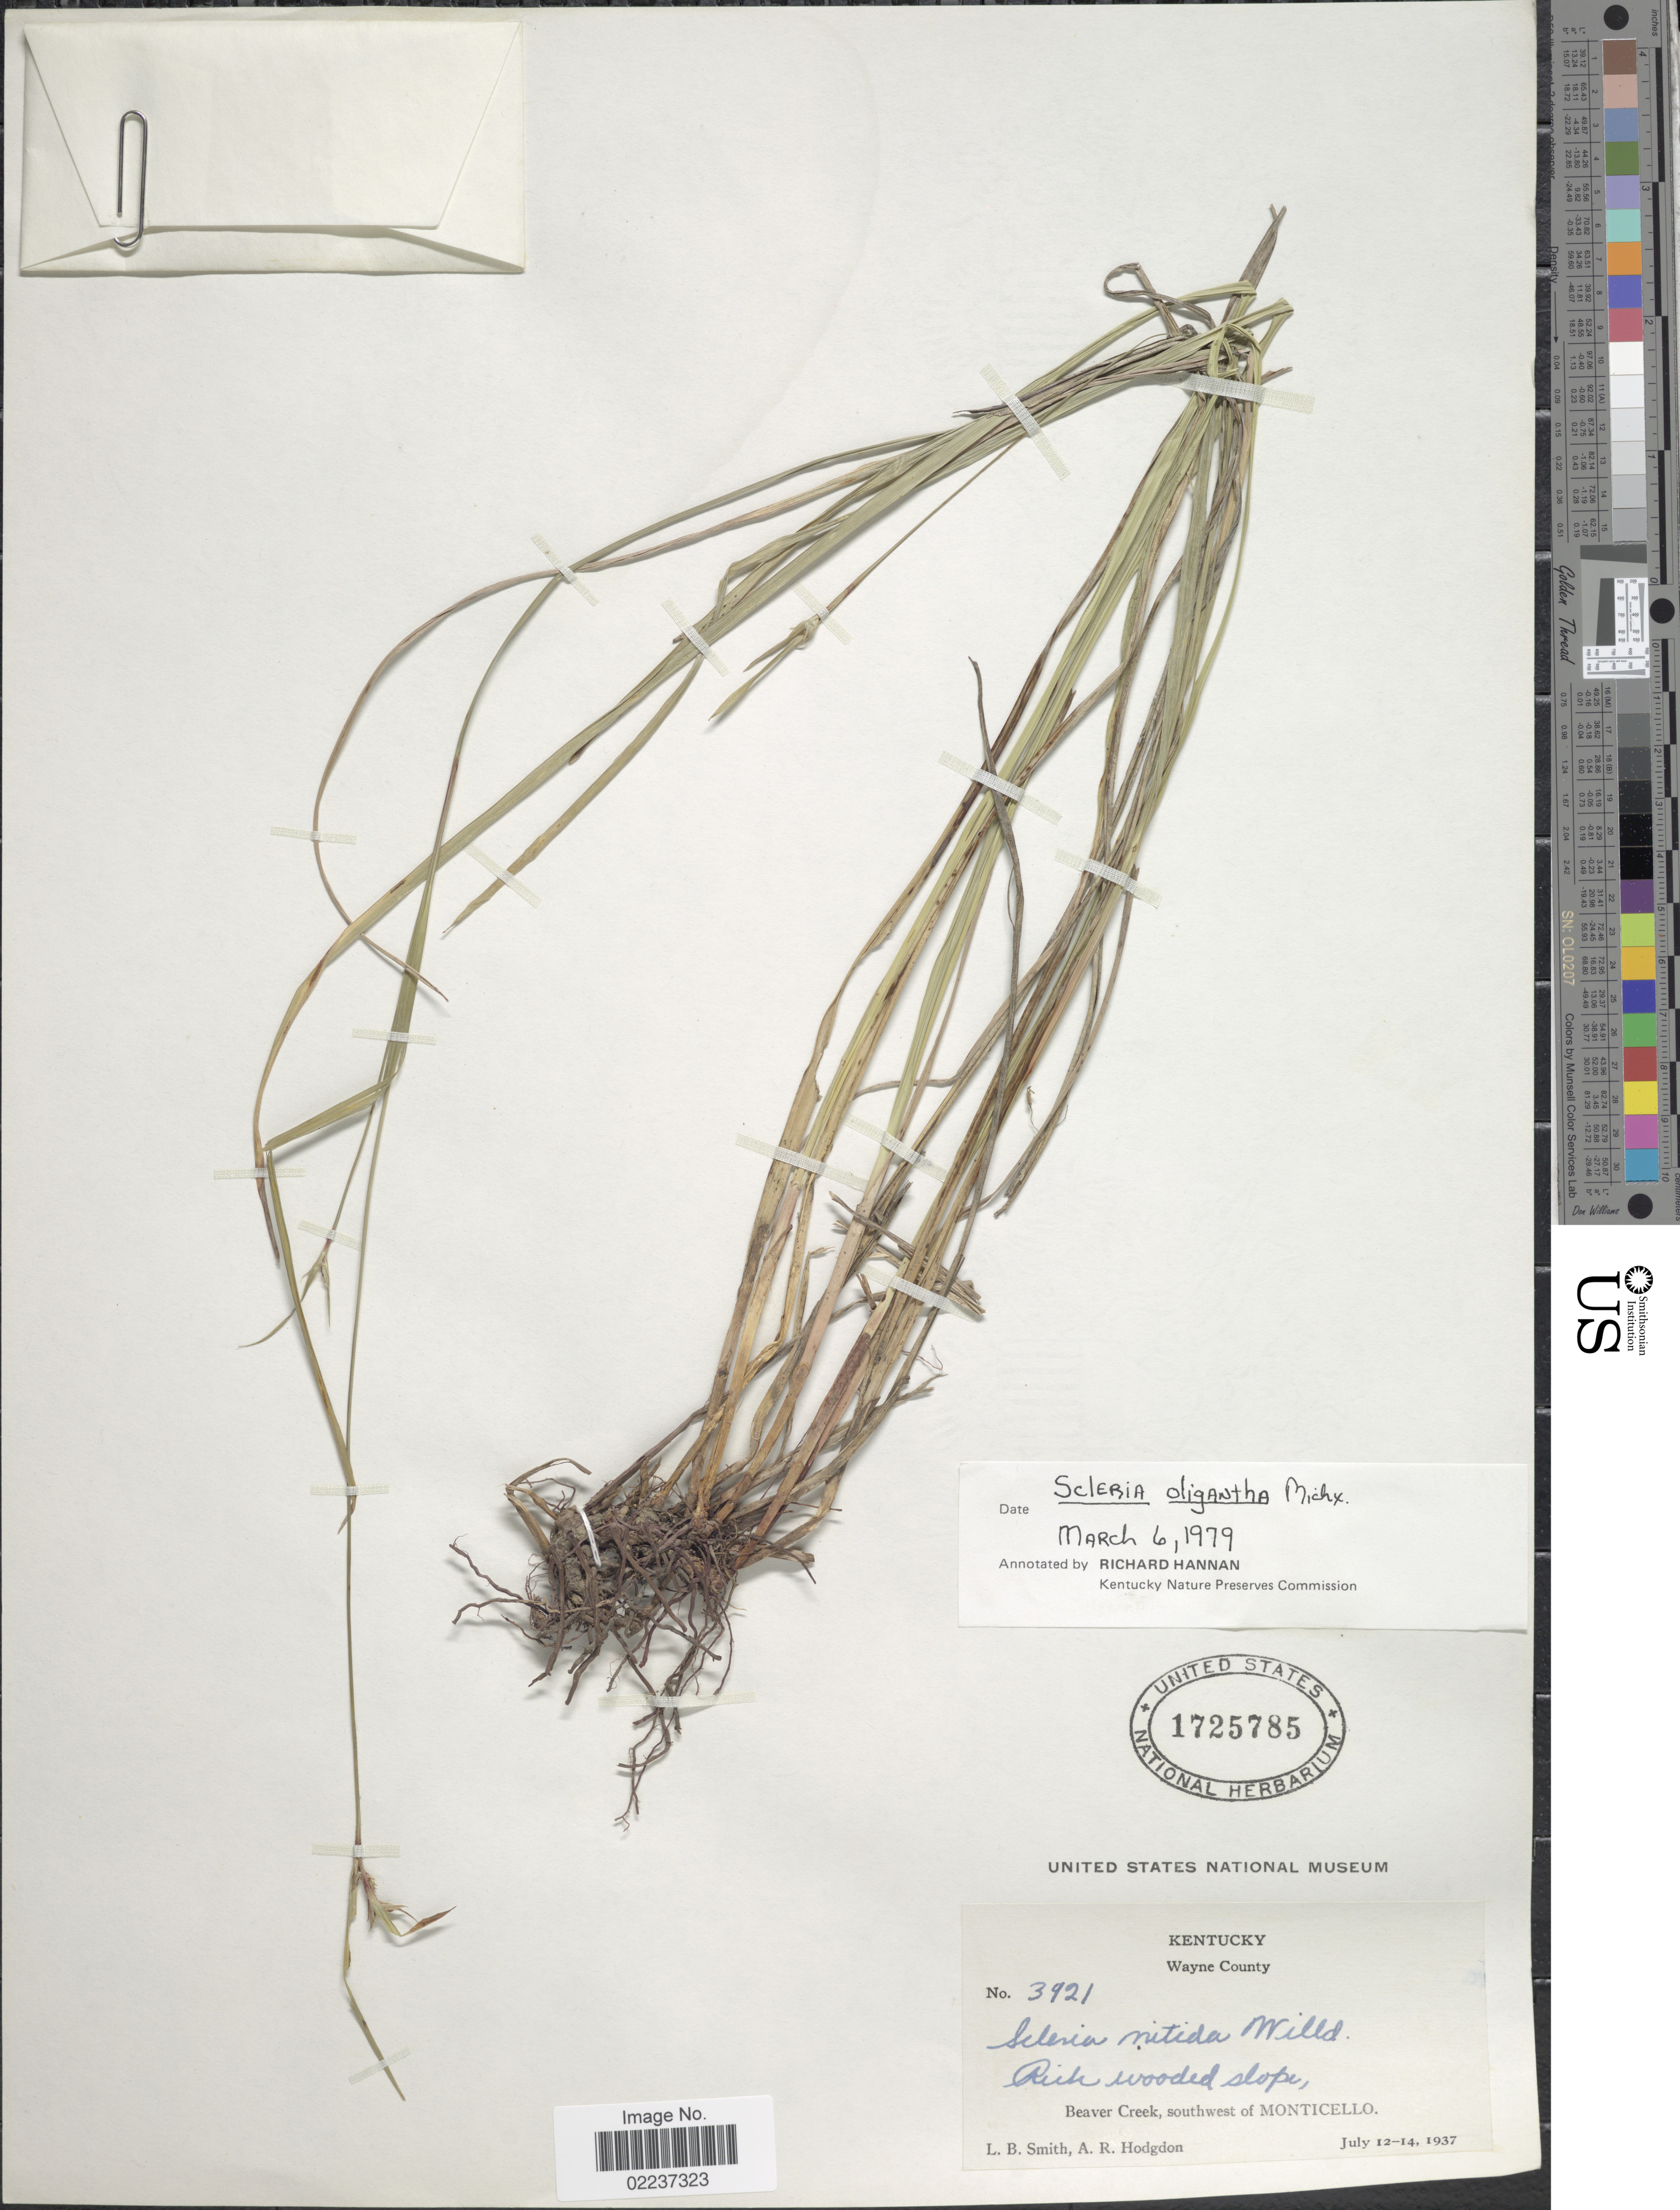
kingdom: Plantae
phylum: Tracheophyta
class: Liliopsida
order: Poales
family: Cyperaceae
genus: Scleria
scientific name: Scleria oligantha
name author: Michx.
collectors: L. Smith & A. R. Hodgdon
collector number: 3921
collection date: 1937-07-12/1937-07-14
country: United States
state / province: Kentucky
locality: Wayne County, Beaver Creek, southwest of Monticello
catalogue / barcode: US 1725785